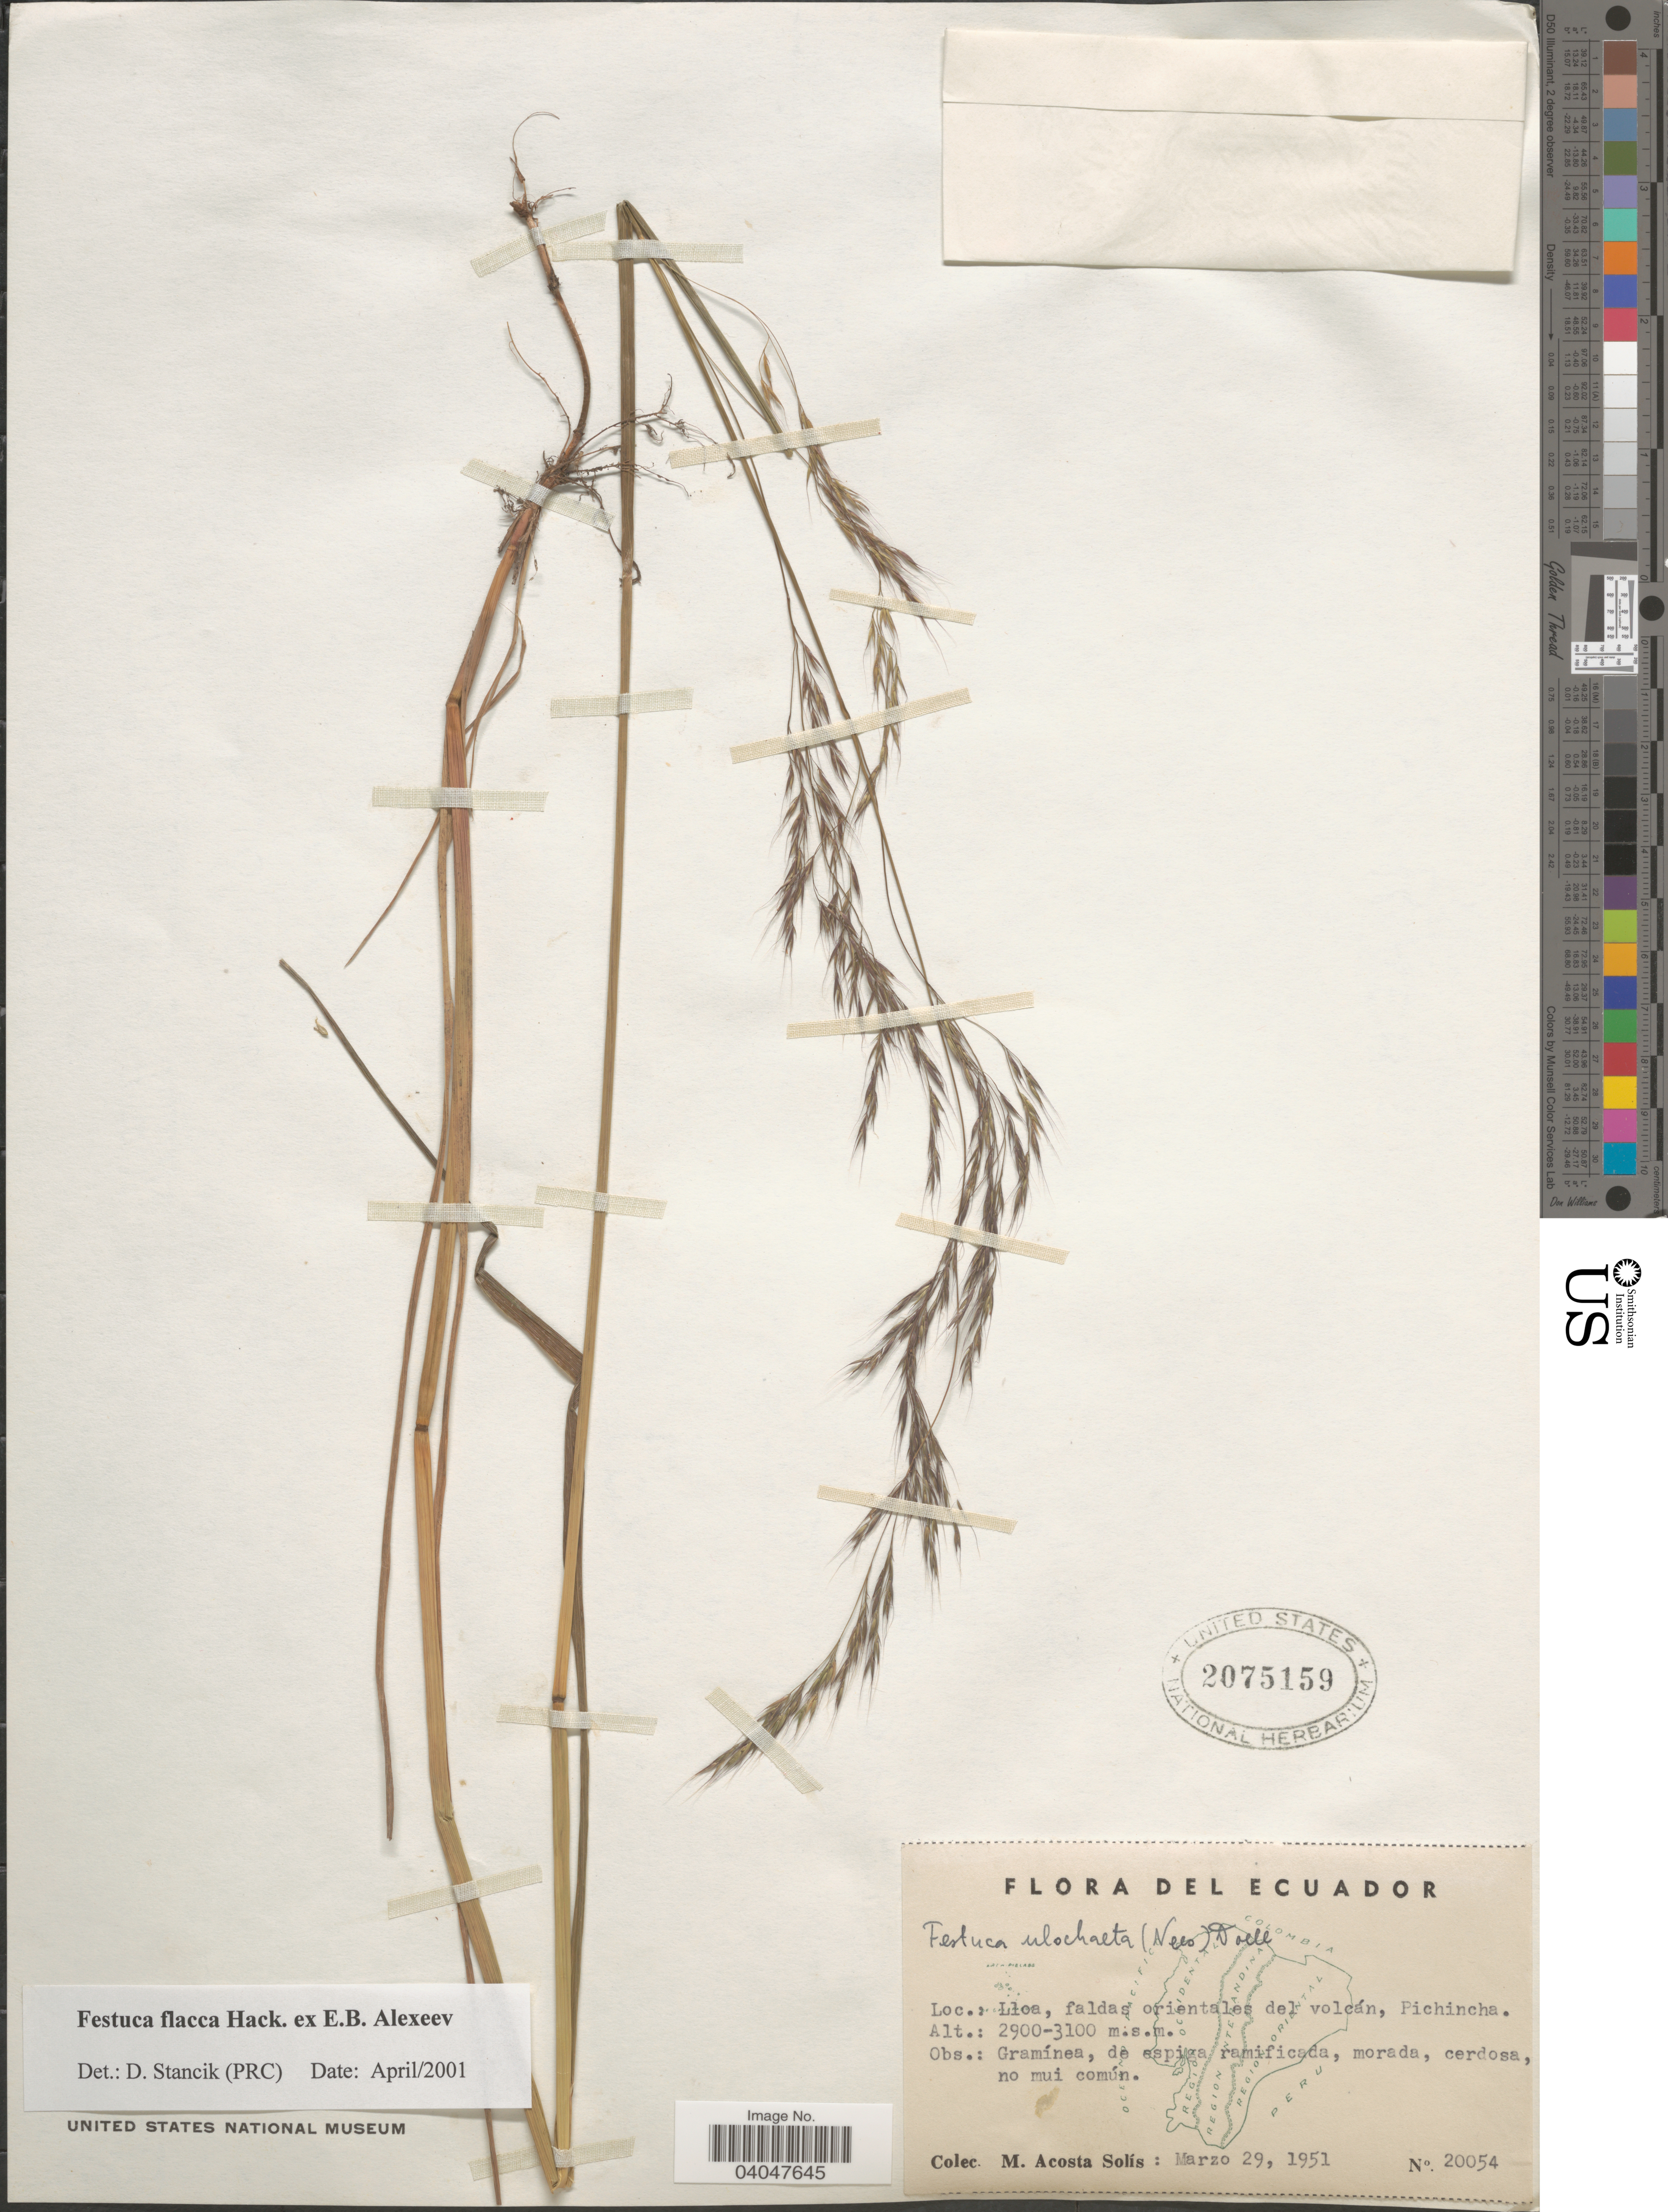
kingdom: Plantae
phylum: Tracheophyta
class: Liliopsida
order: Poales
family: Poaceae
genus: Festuca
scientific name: Festuca flacca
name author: Hack. ex E.B. Alexeev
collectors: M. Acosta Solis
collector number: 20054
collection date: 1951-03-29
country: Ecuador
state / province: Pichincha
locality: Lloa, faldas orientales del volcán.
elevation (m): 2900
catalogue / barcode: US 2075159